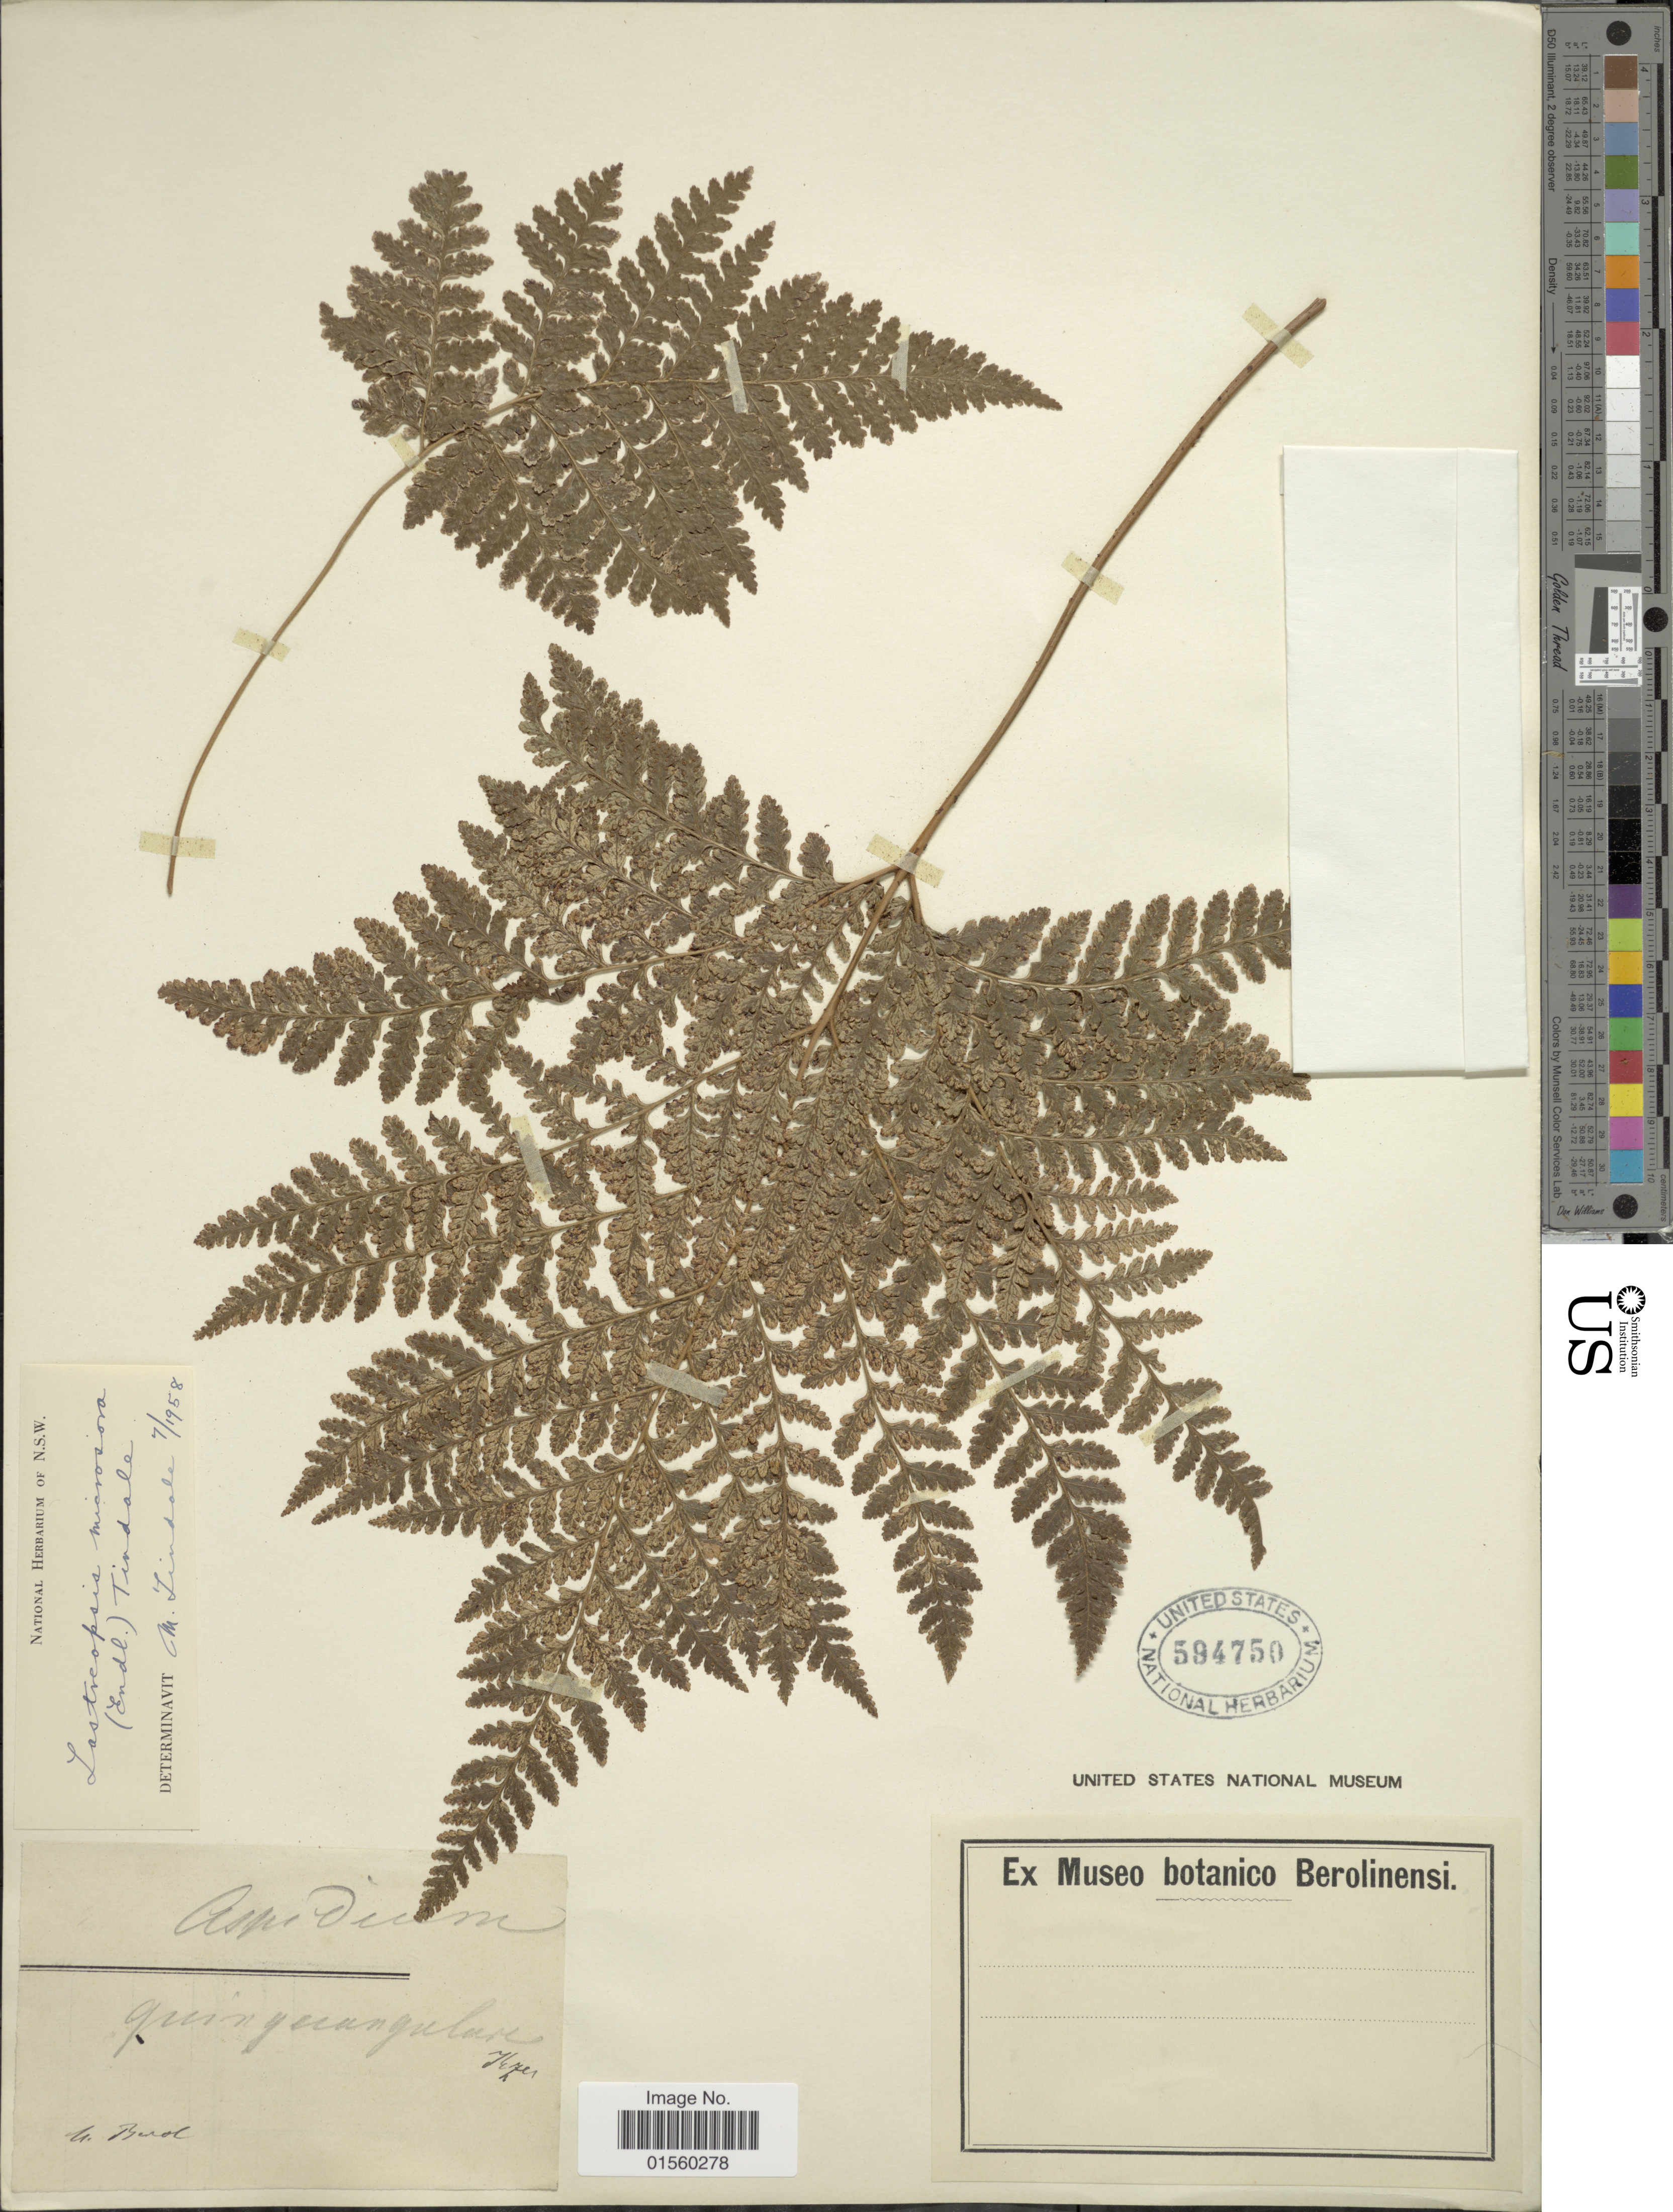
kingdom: Plantae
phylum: Tracheophyta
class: Polypodiopsida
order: Polypodiales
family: Dryopteridaceae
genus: Parapolystichum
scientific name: Parapolystichum microsorum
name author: (Endl.) Labiak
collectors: -. Berol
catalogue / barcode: US 594750